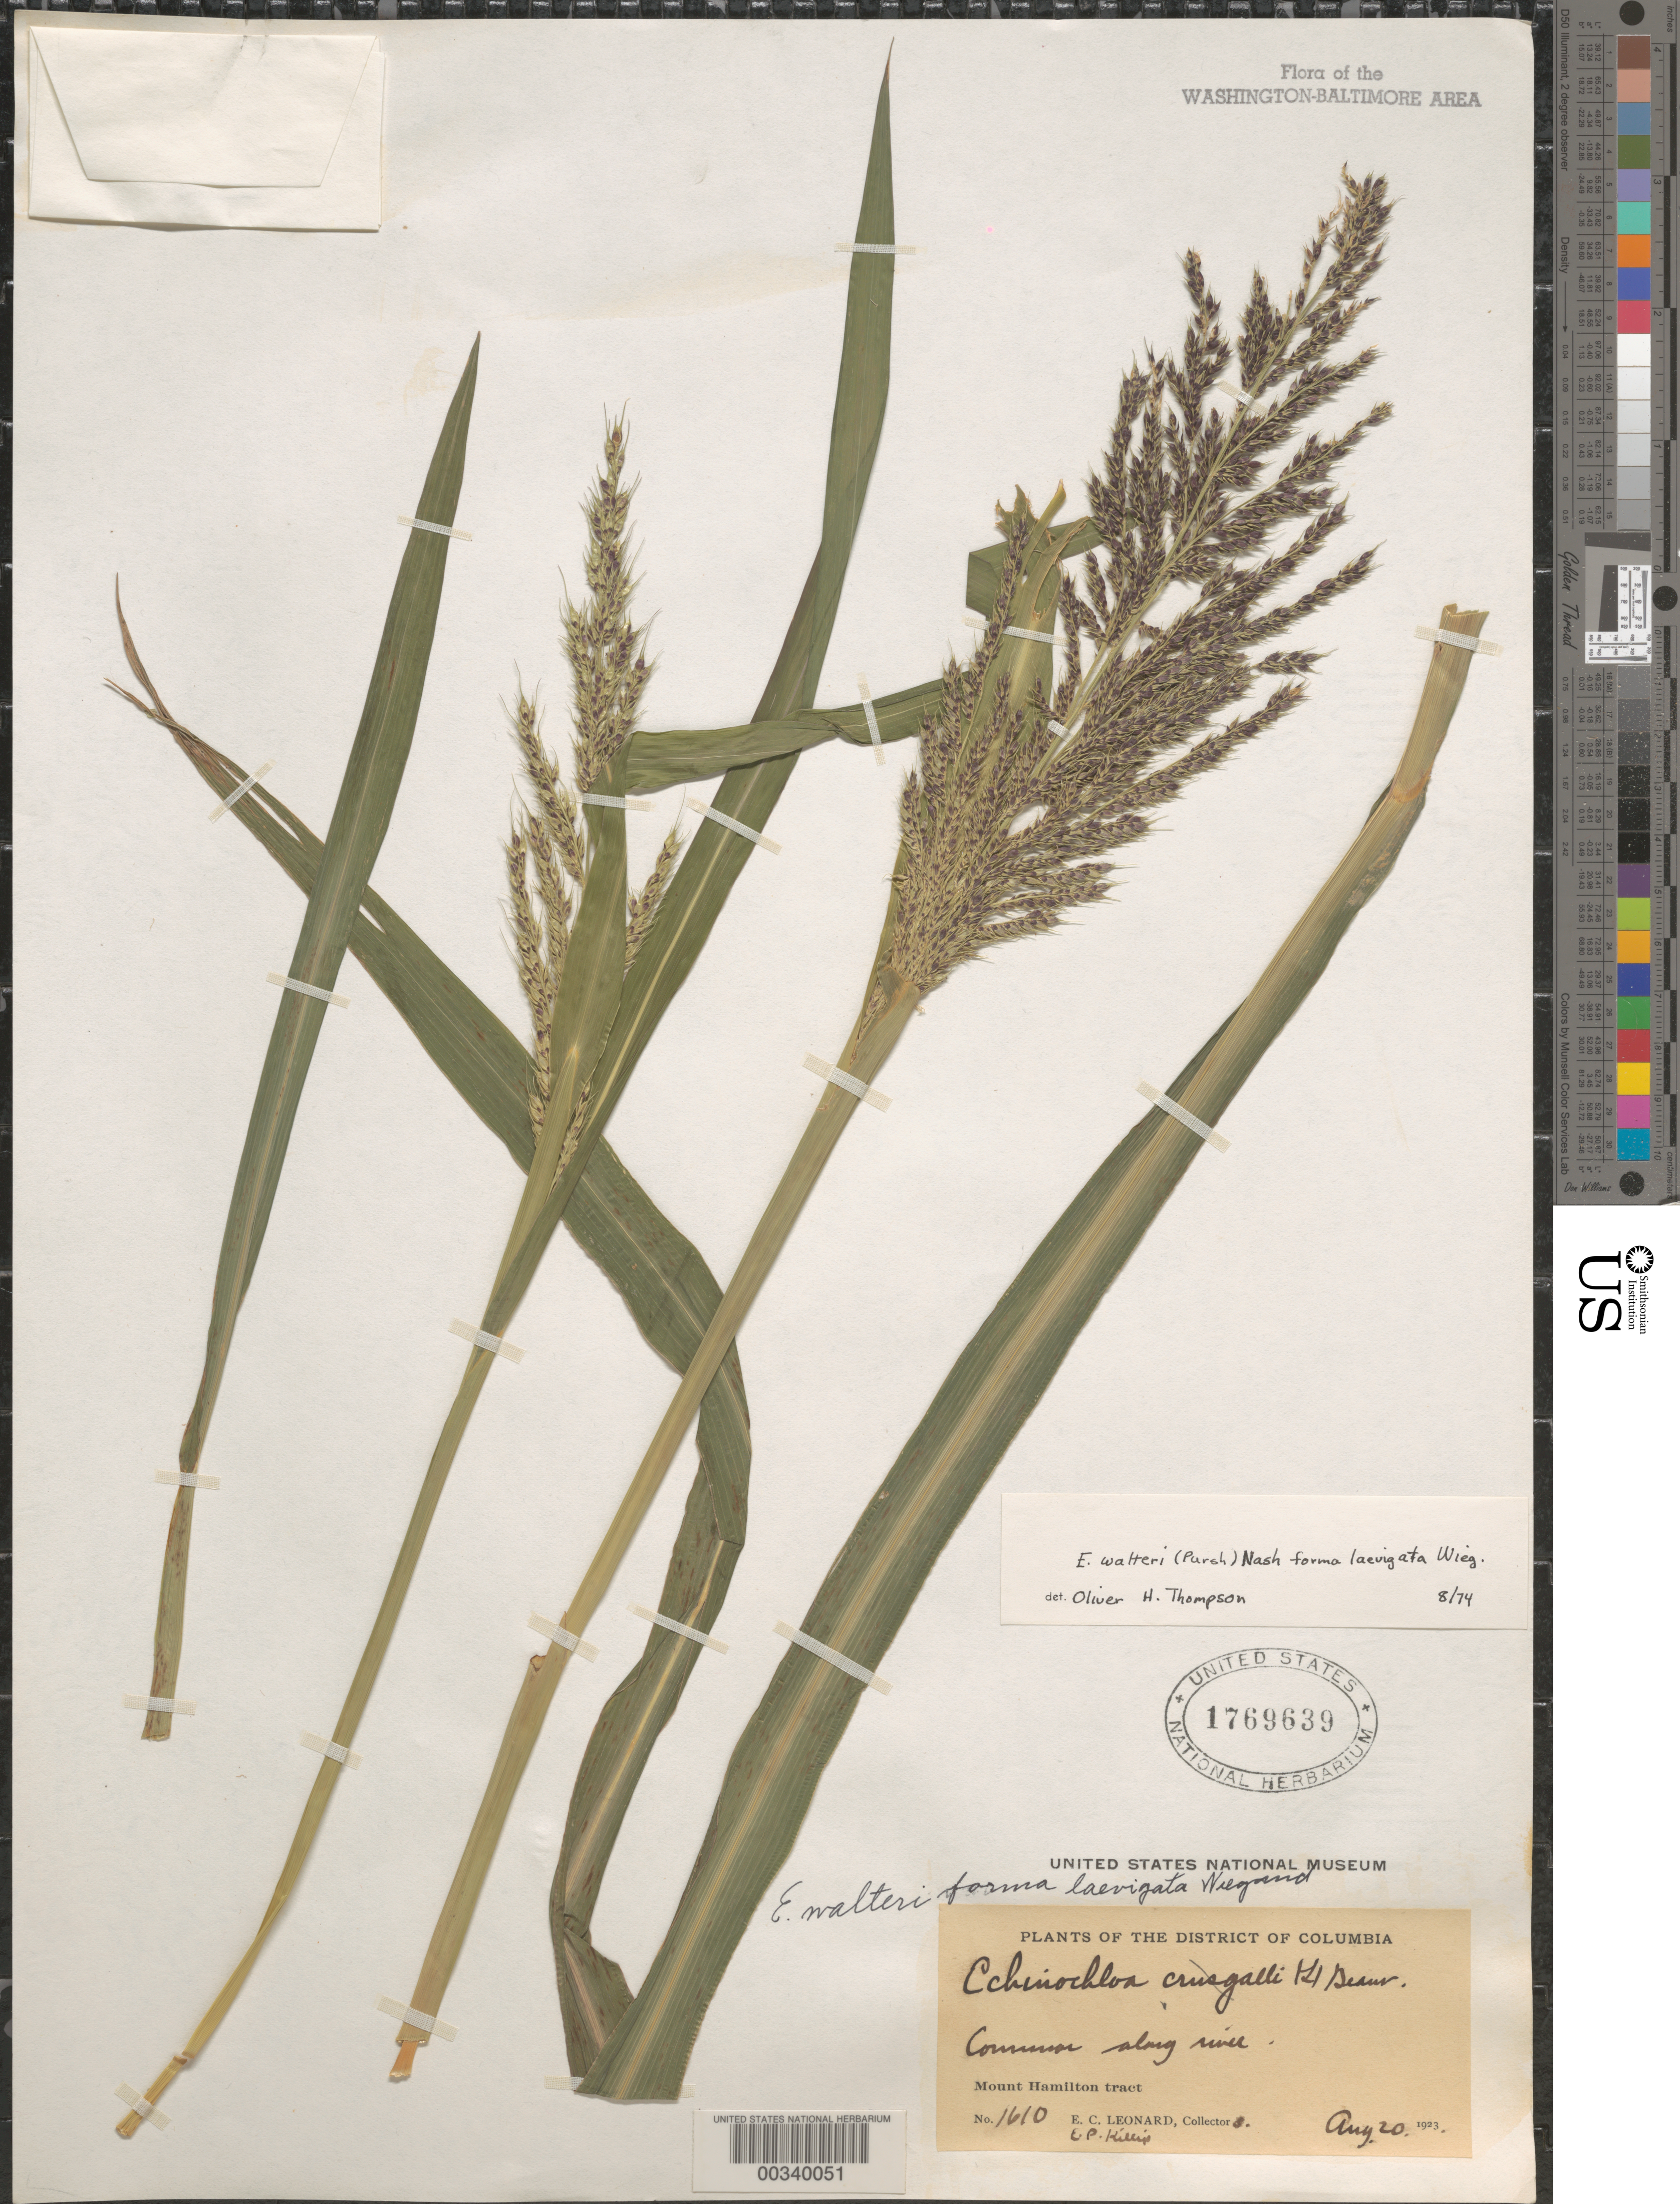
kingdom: Plantae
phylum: Tracheophyta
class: Liliopsida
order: Poales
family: Poaceae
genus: Echinochloa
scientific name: Echinochloa walteri f. laevigata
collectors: E. C. Leonard & E. P. Killip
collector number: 1610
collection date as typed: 20 Aug 1923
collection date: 1923-08-20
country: United States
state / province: District of Columbia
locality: Mount Hamilton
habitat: Along river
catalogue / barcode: US 1769639